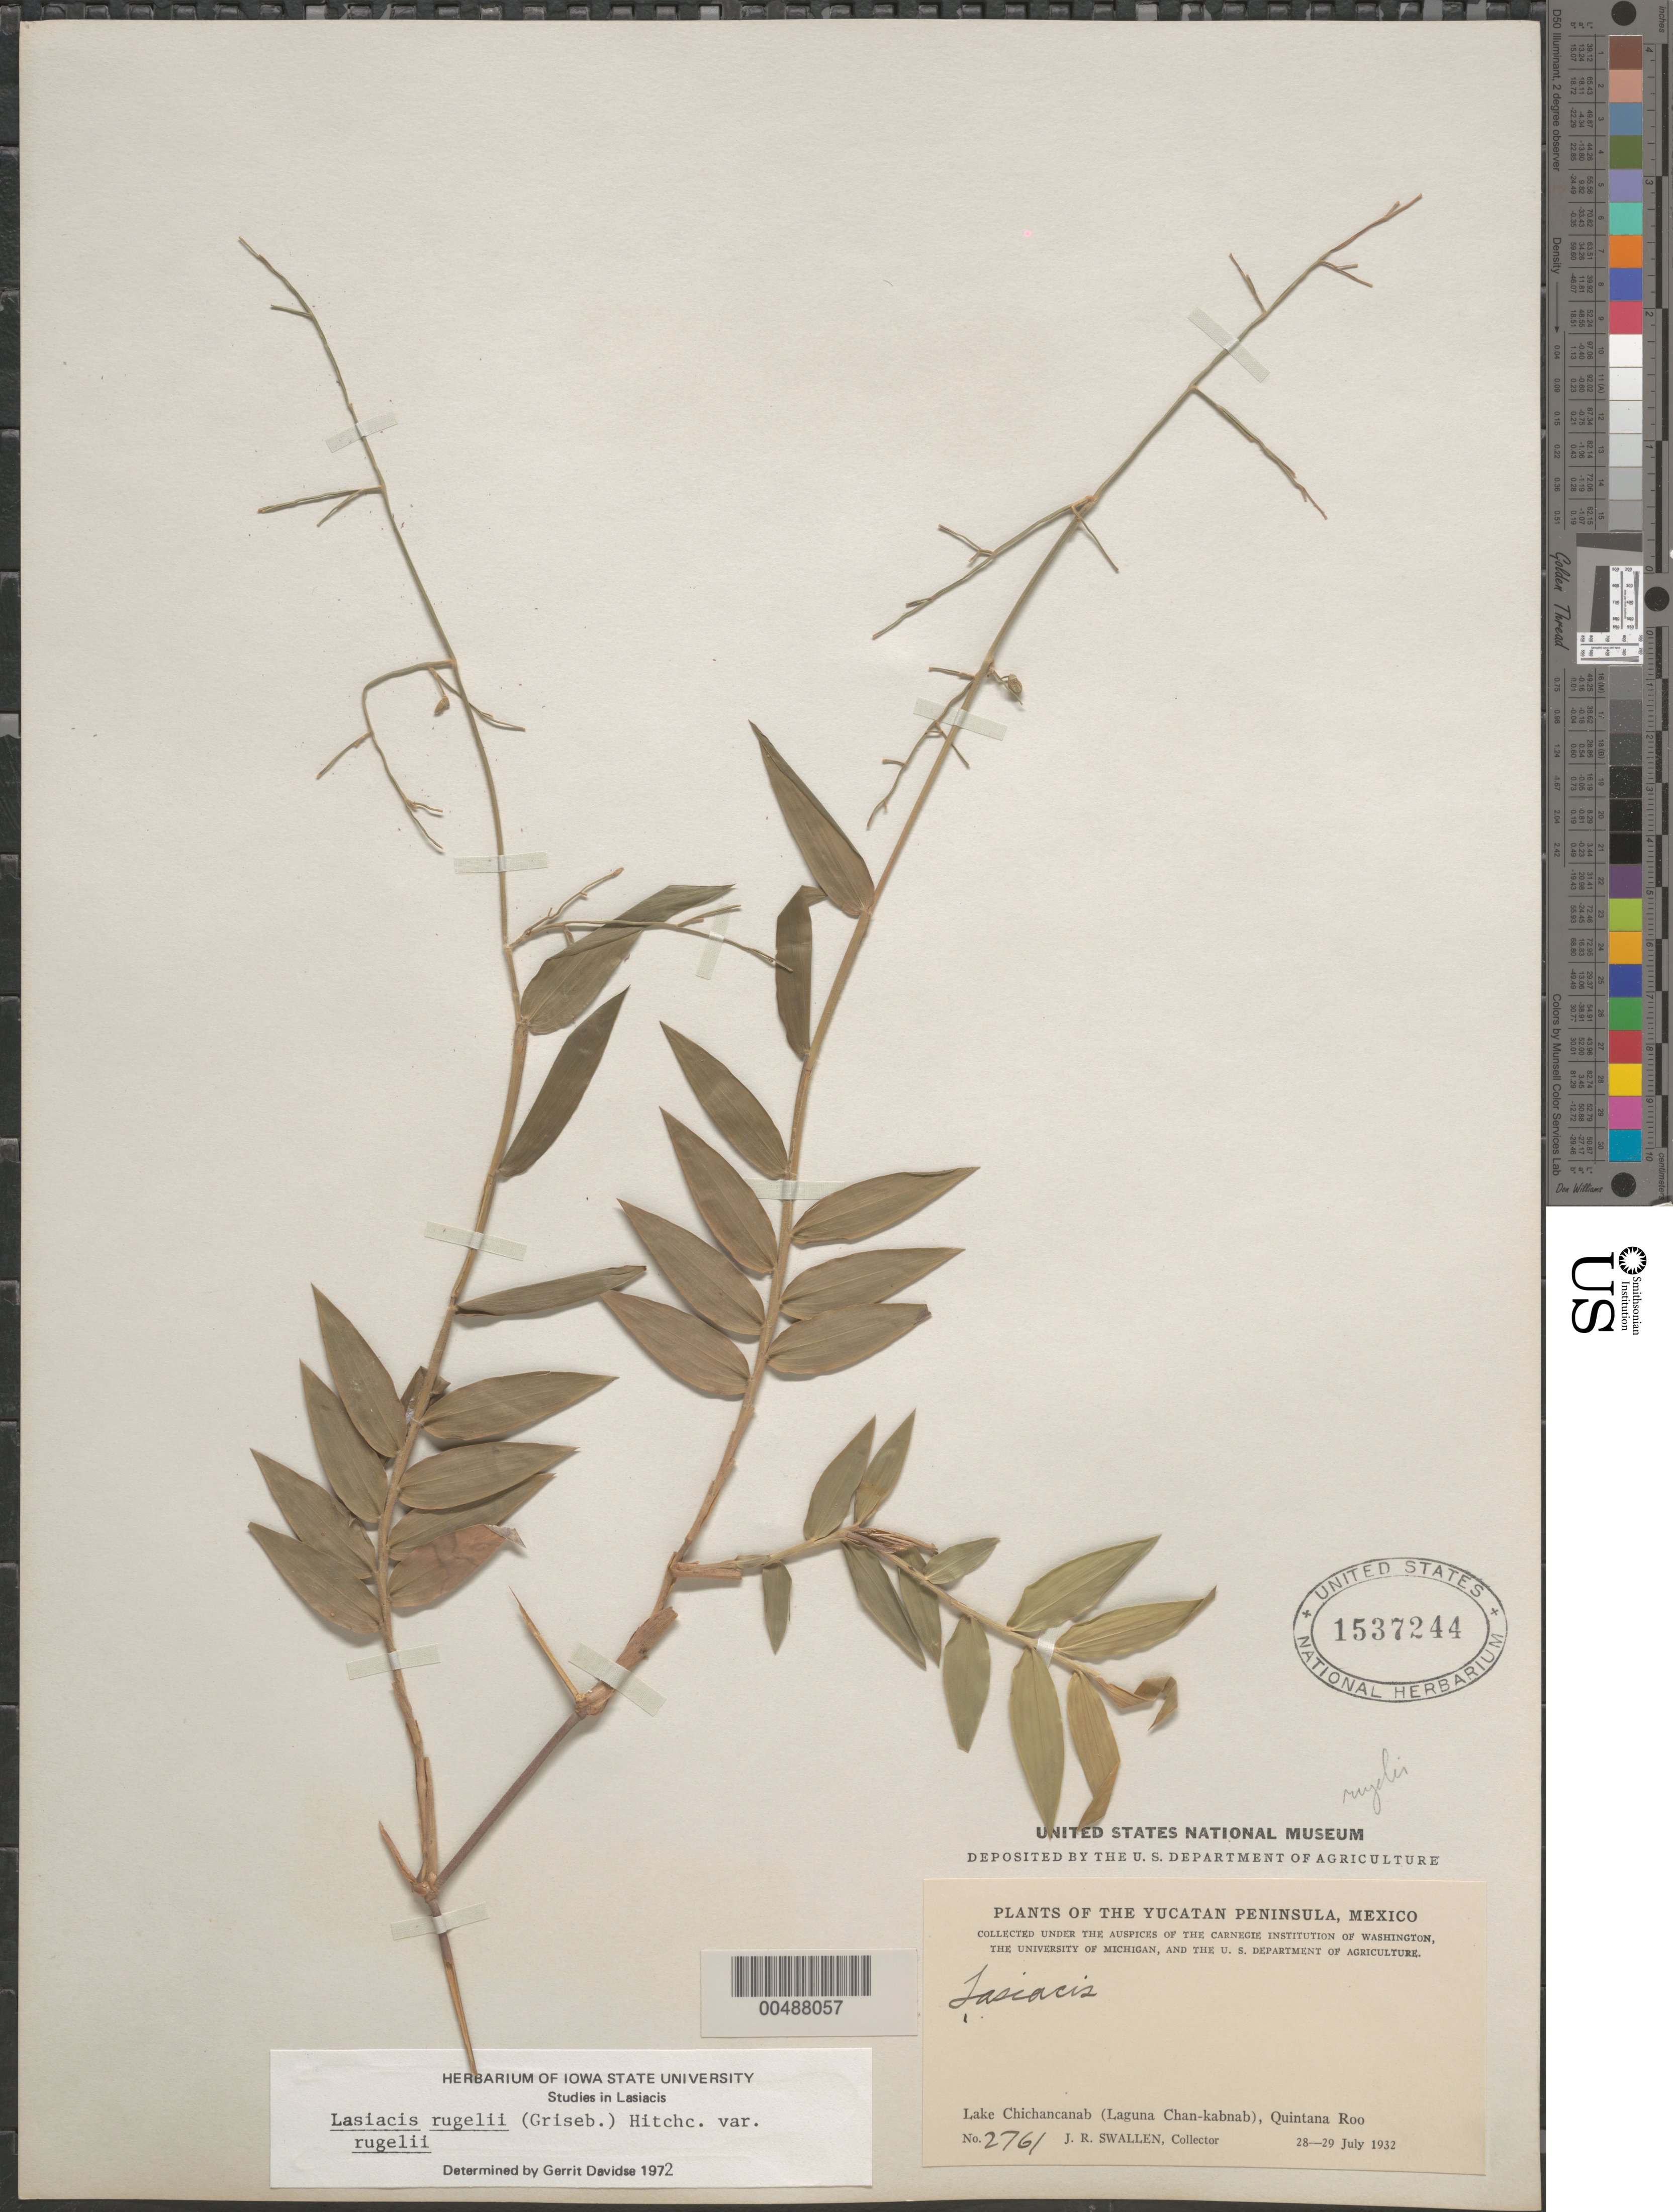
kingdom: Plantae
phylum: Tracheophyta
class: Liliopsida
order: Poales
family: Poaceae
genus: Lasiacis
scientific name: Lasiacis rugelii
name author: (Griseb.) Hitchc.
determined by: Davidse, Gerrit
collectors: J. R. Swallen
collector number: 2761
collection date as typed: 28 Jul 1932 to 29 Jul 1932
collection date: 1932-07-28/1932-07-29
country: Mexico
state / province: Quintana Roo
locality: Yucatan Peninsula, Lake Chichancanab (Laguna Chan-kabnab)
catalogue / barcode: US 1537244